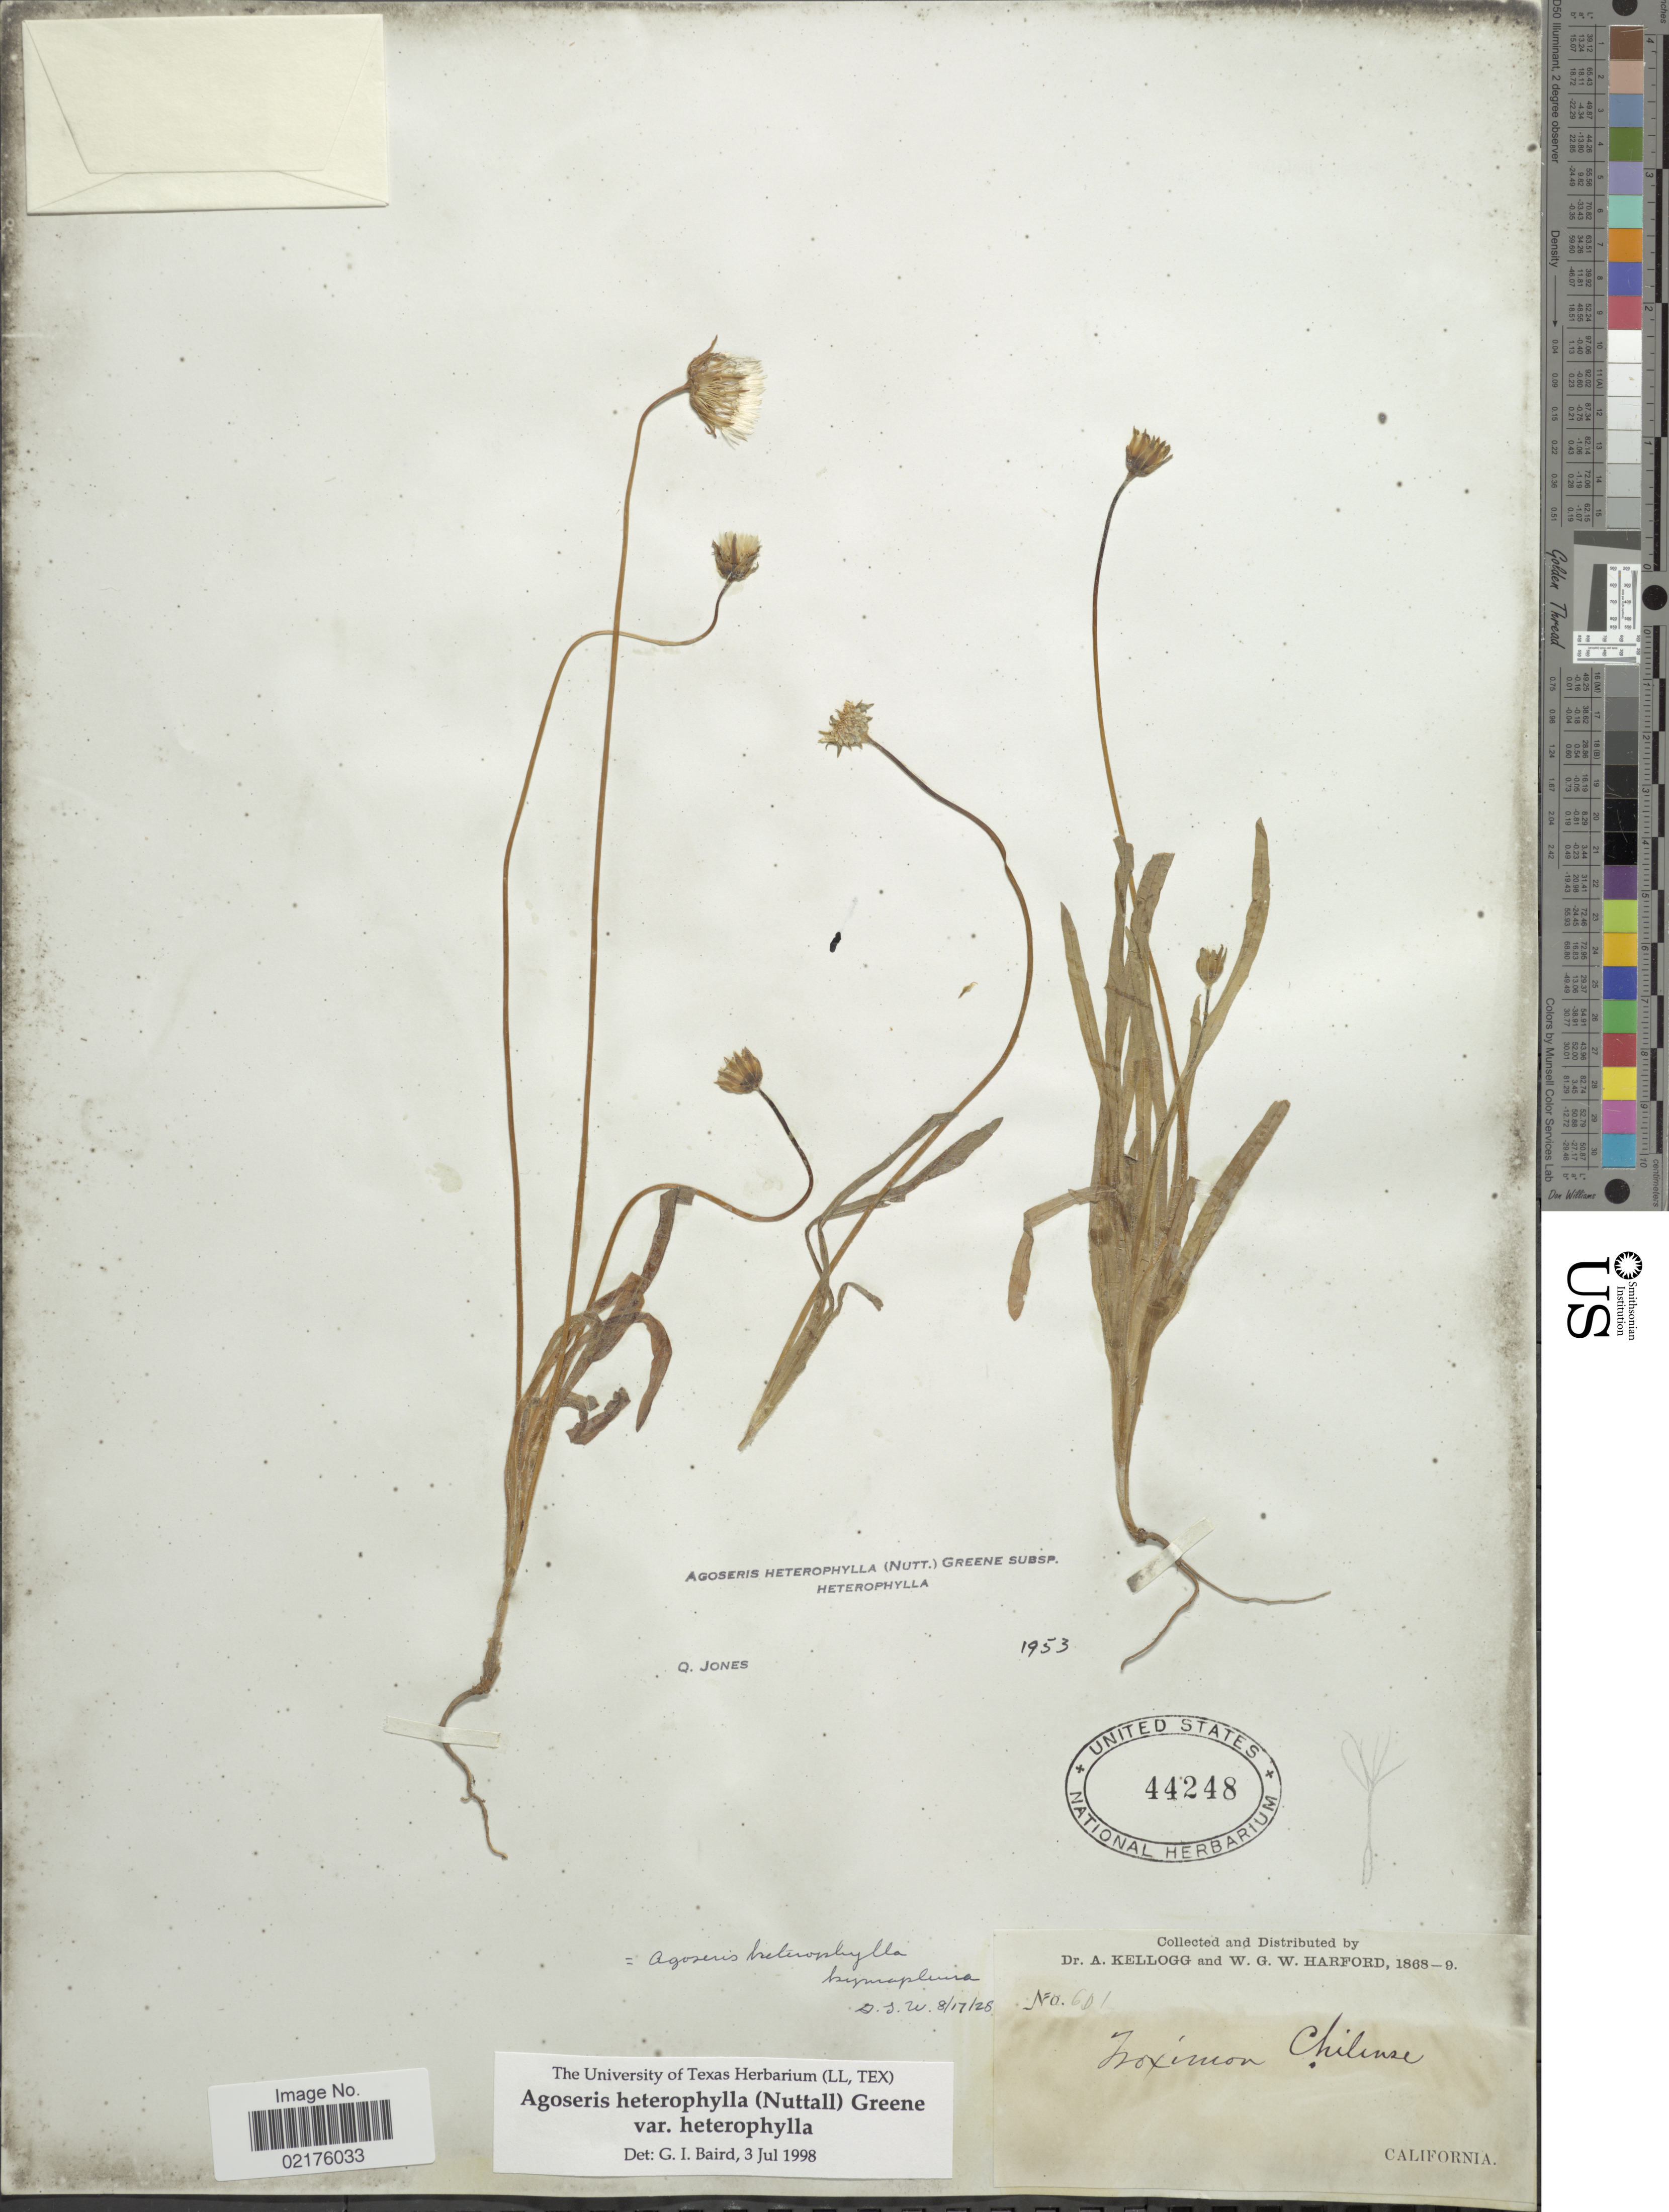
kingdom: Plantae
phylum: Tracheophyta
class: Magnoliopsida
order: Asterales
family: Asteraceae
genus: Agoseris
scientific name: Agoseris heterophylla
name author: (Nutt.) Greene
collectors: A. Kellogg & W. G. W. Harford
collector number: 601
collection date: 1868/1869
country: United States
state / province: California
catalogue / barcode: US 44248